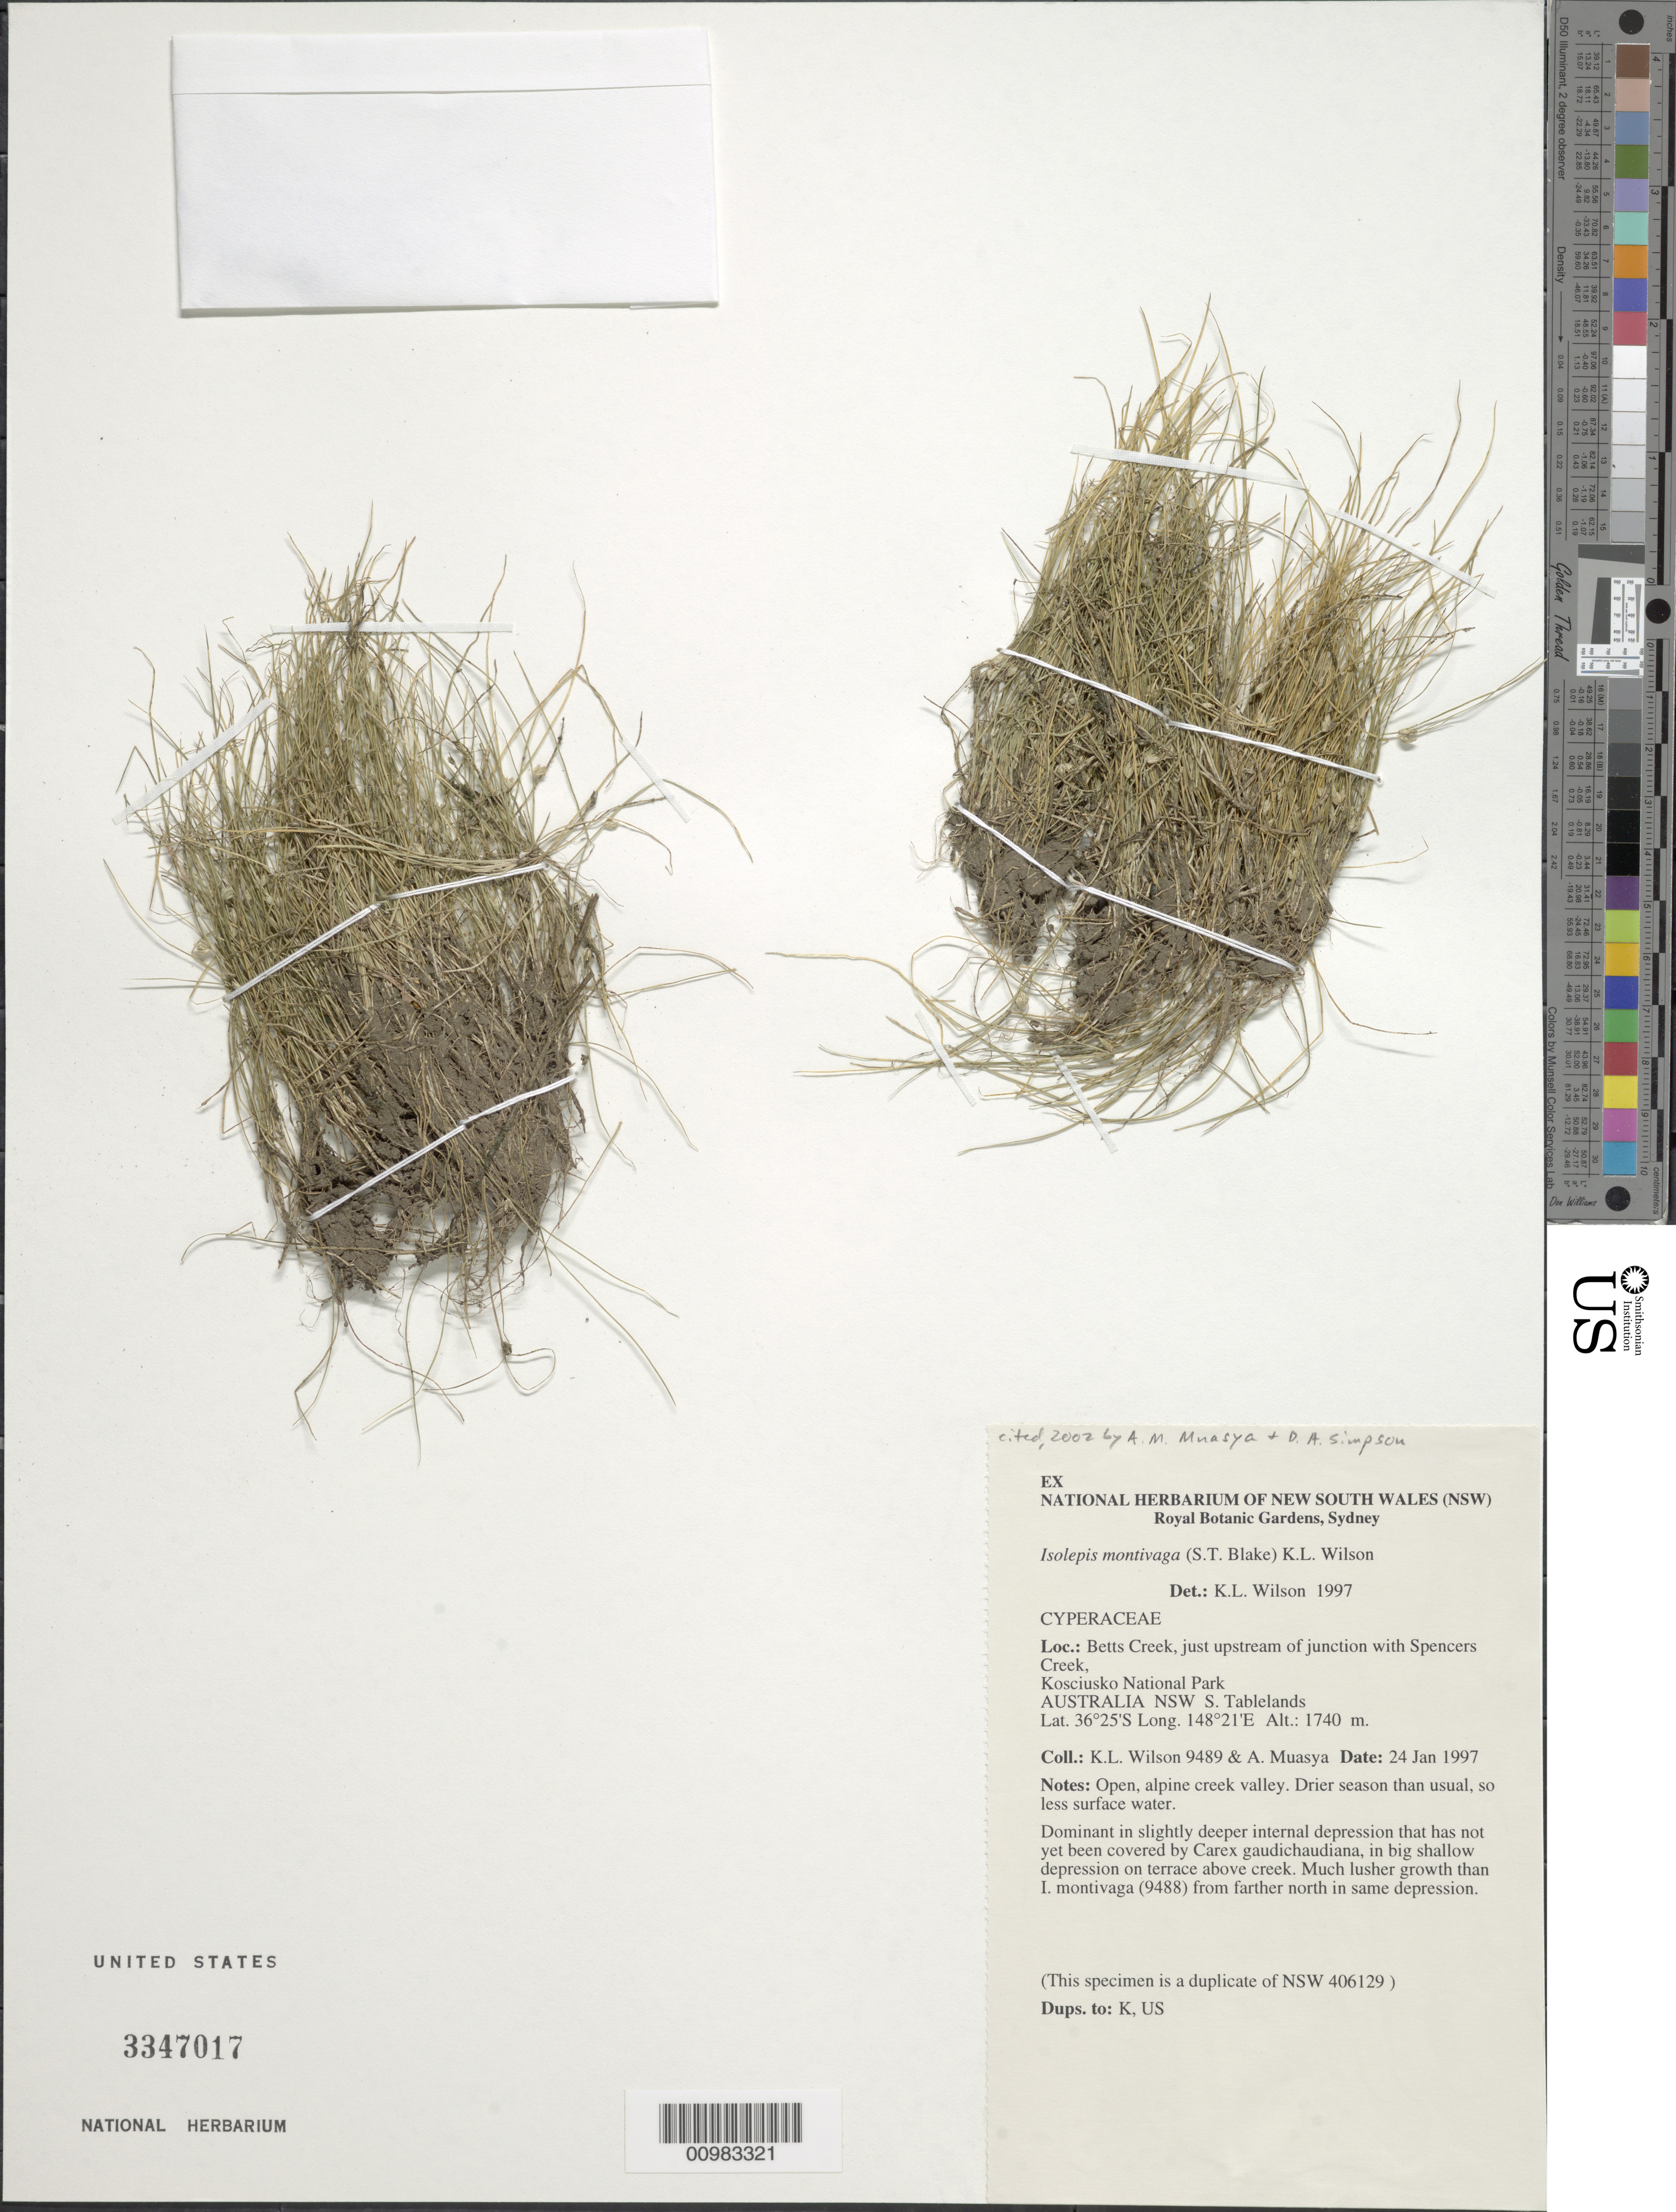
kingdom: Plantae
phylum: Tracheophyta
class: Liliopsida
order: Poales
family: Cyperaceae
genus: Isolepis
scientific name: Isolepis montivaga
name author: (S.T. Blake) K.L. Wilson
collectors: A. Muasya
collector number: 9489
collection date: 1997-01-24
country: Australia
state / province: New South Wales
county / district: S. Tablelands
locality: Betts Creek, just upstream of junction with Spencers Creek,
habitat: Open, alpine creek valley. Drier season than usual, so less surface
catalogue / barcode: US 3347017